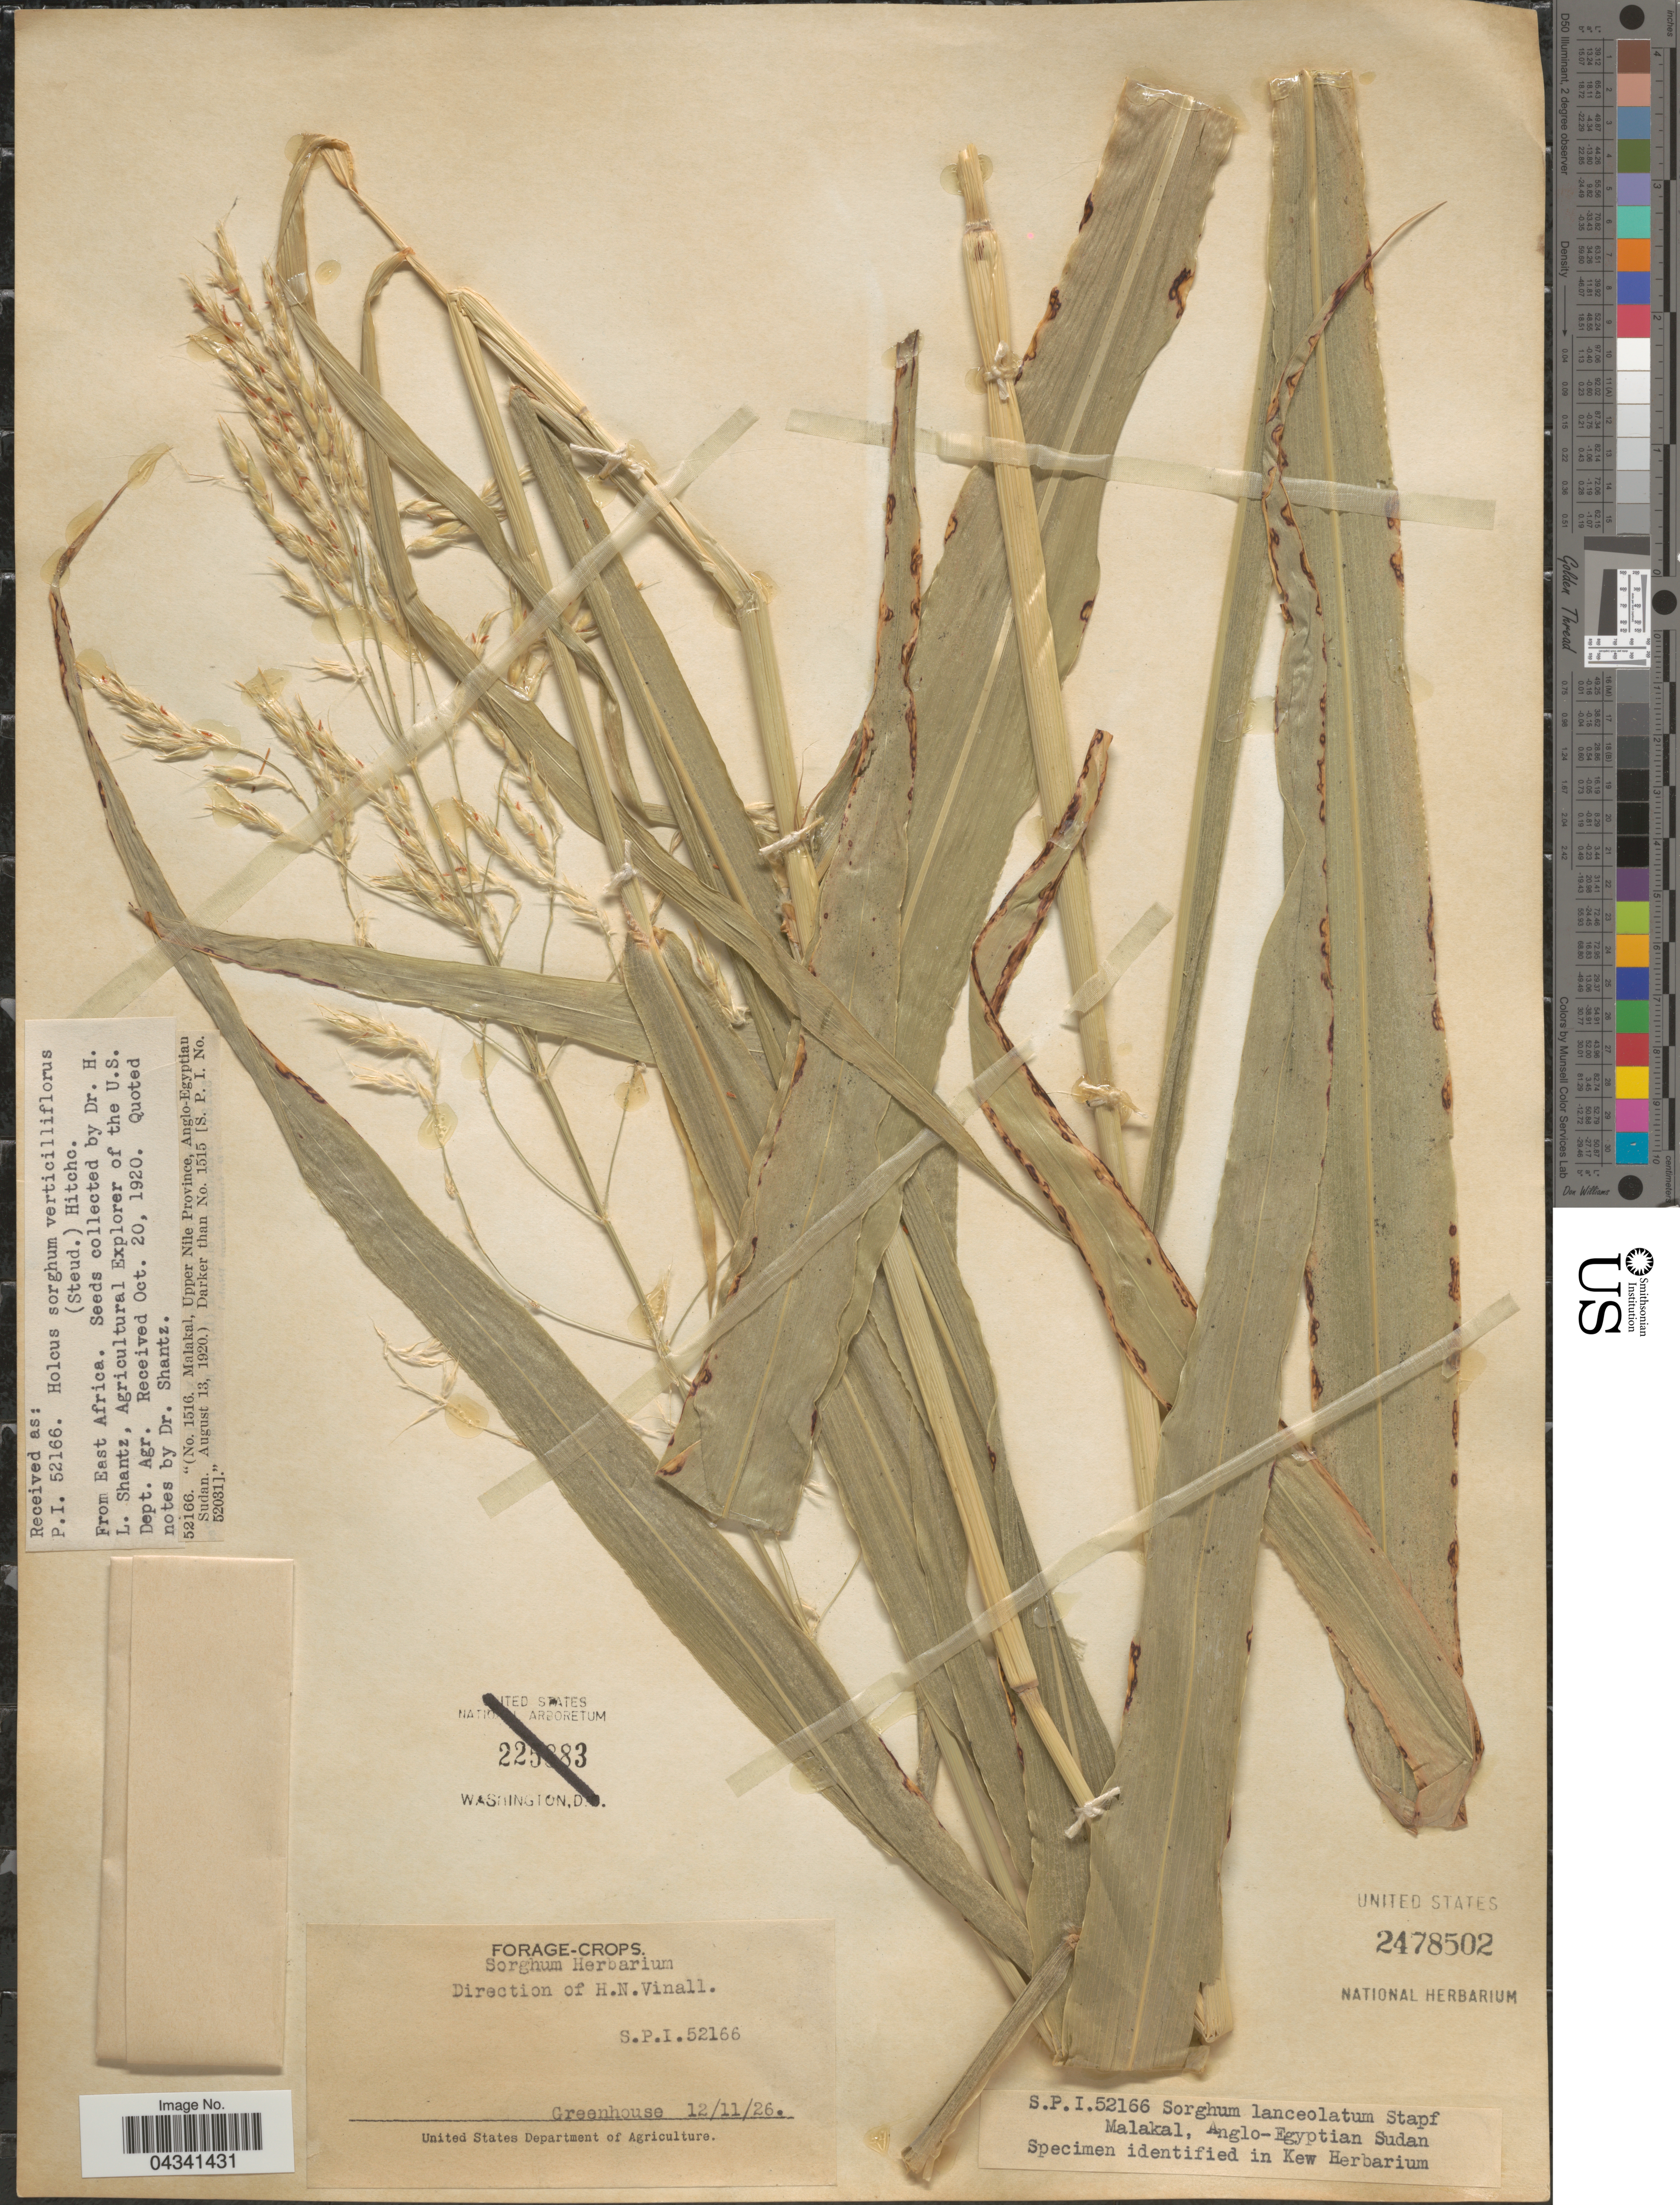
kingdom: Plantae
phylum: Tracheophyta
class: Liliopsida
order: Poales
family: Poaceae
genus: Sorghum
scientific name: Sorghum arundinaceum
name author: (Desv.) Stapf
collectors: H. Vinall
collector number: S.P.I. 52166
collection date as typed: Transcribed d/m/y: 11/12/26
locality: Greenhouse.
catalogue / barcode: US 2478502